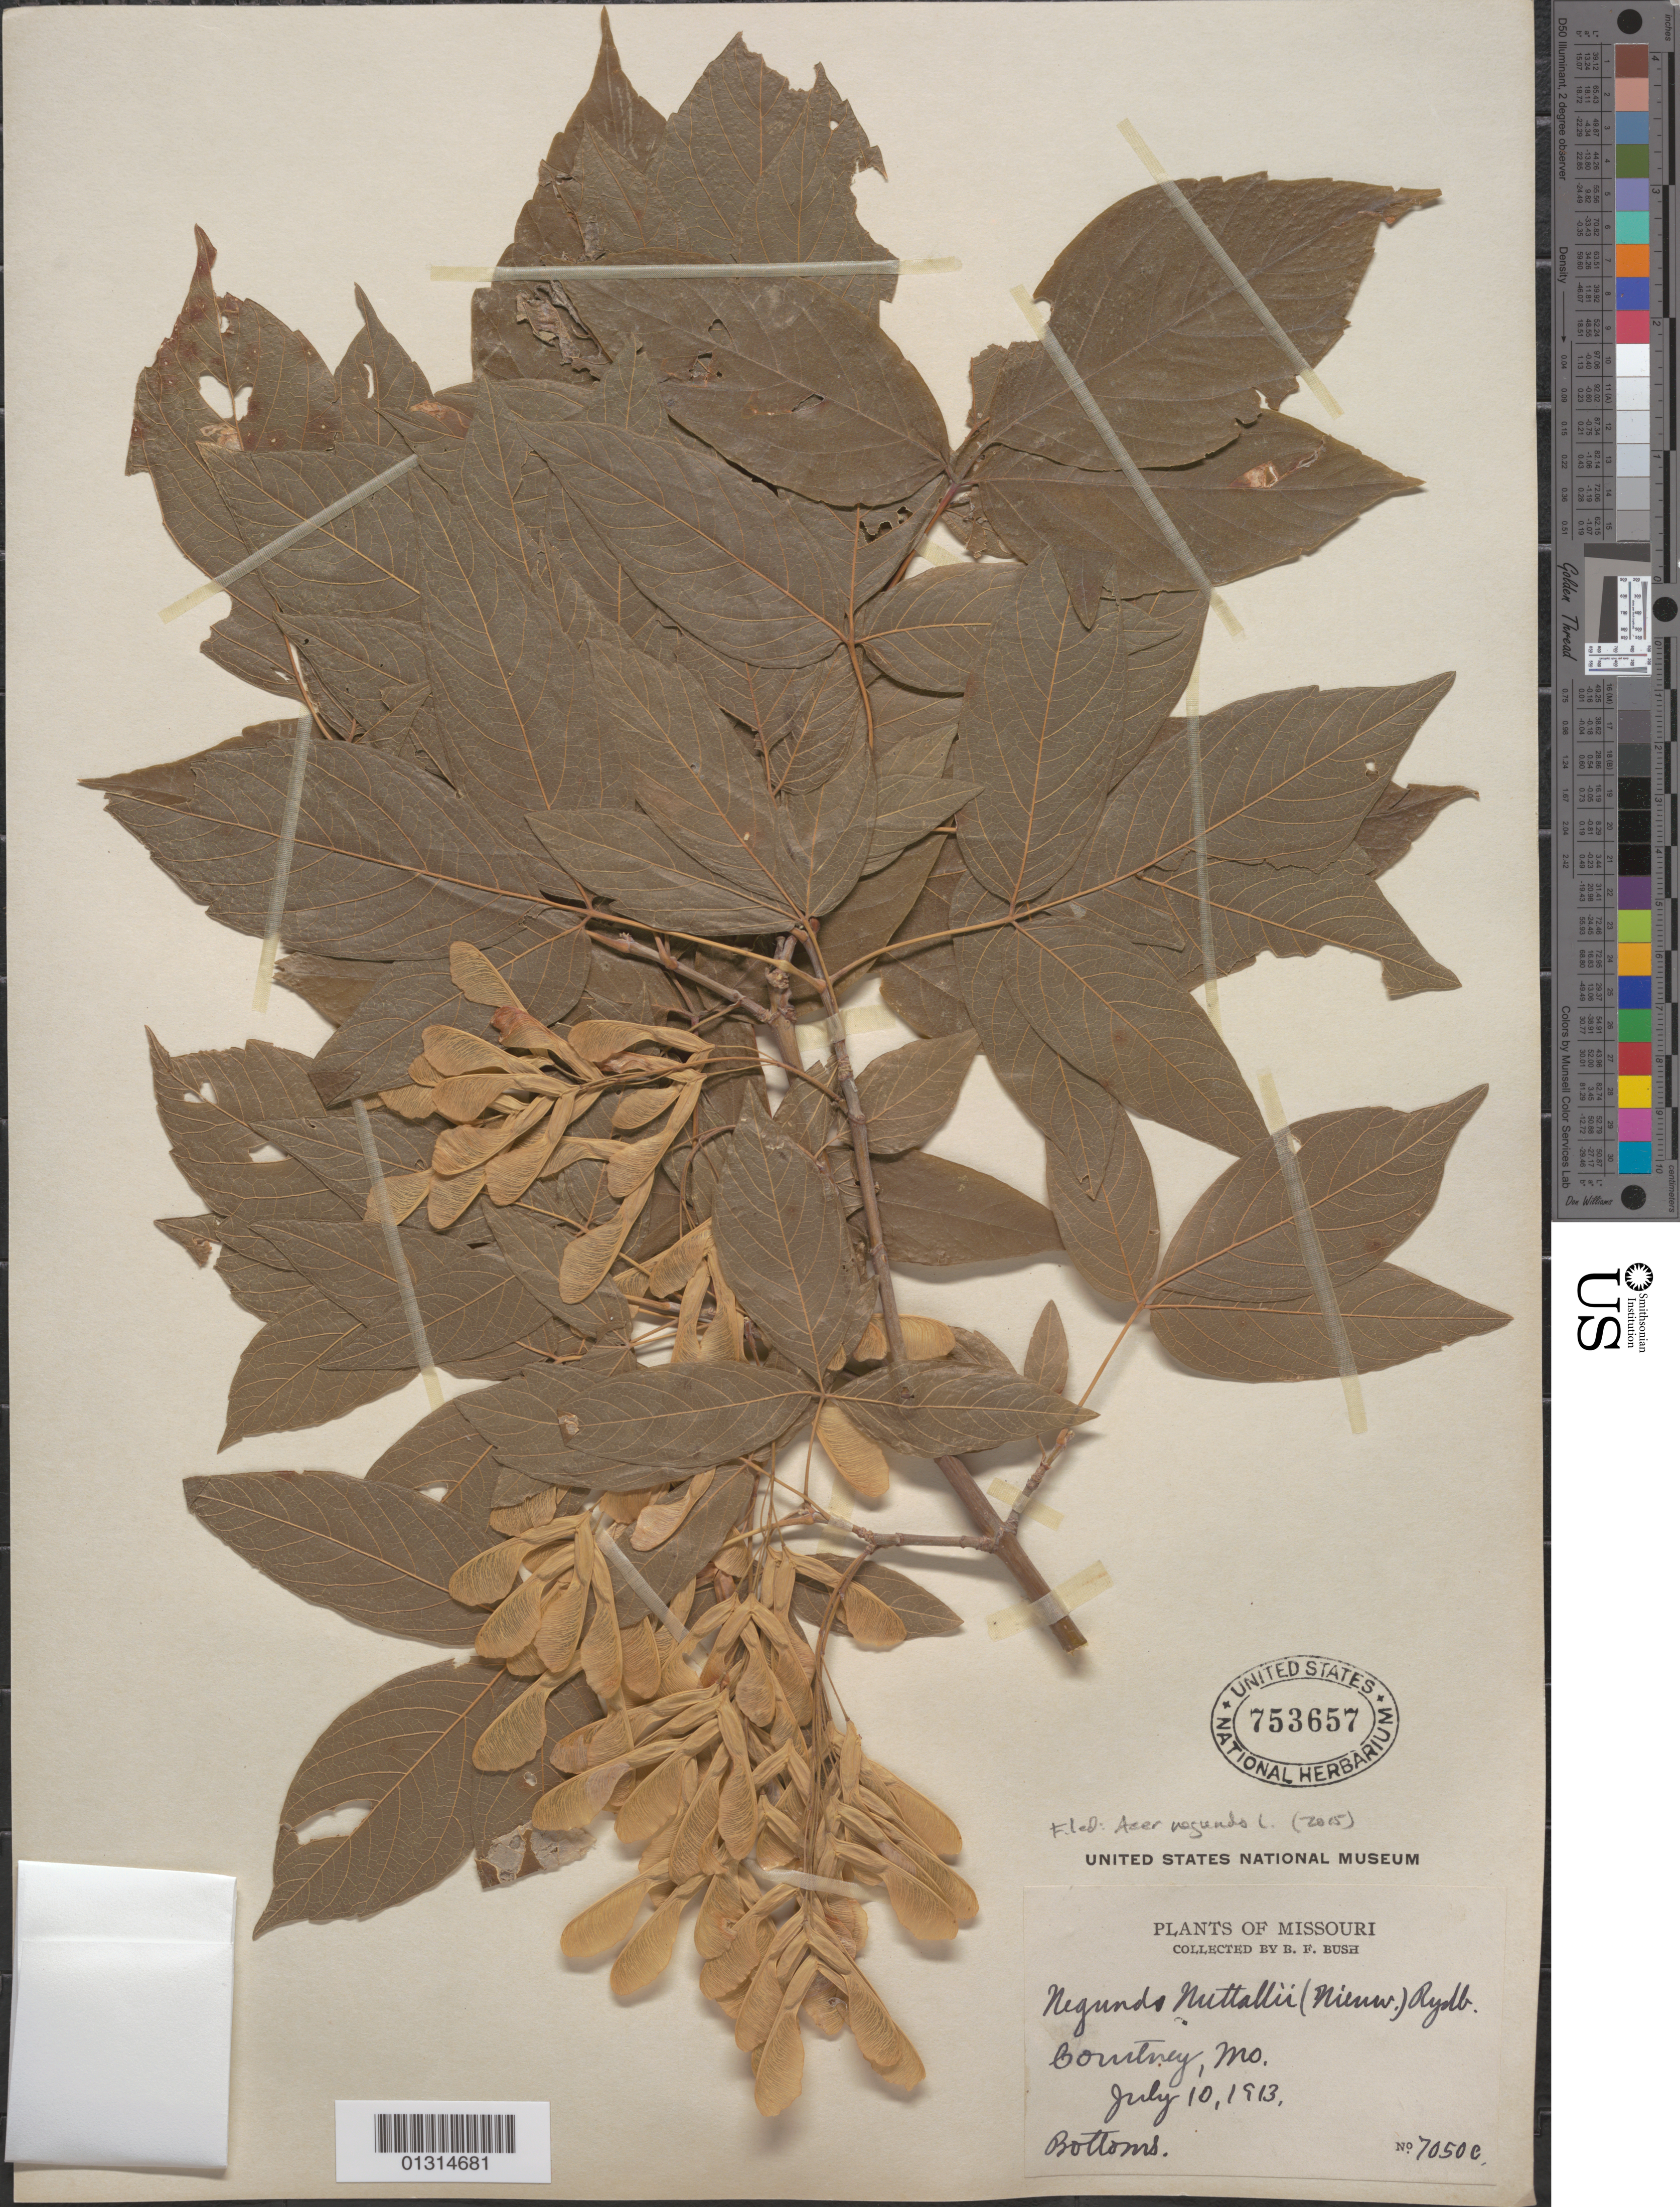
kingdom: Plantae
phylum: Tracheophyta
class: Magnoliopsida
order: Sapindales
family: Sapindaceae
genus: Acer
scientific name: Acer negundo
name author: L.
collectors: B. F. Bush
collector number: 7050C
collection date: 1913-07-10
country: United States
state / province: Missouri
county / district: Jackson County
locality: Courtney.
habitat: Bottoms.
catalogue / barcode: US 753657